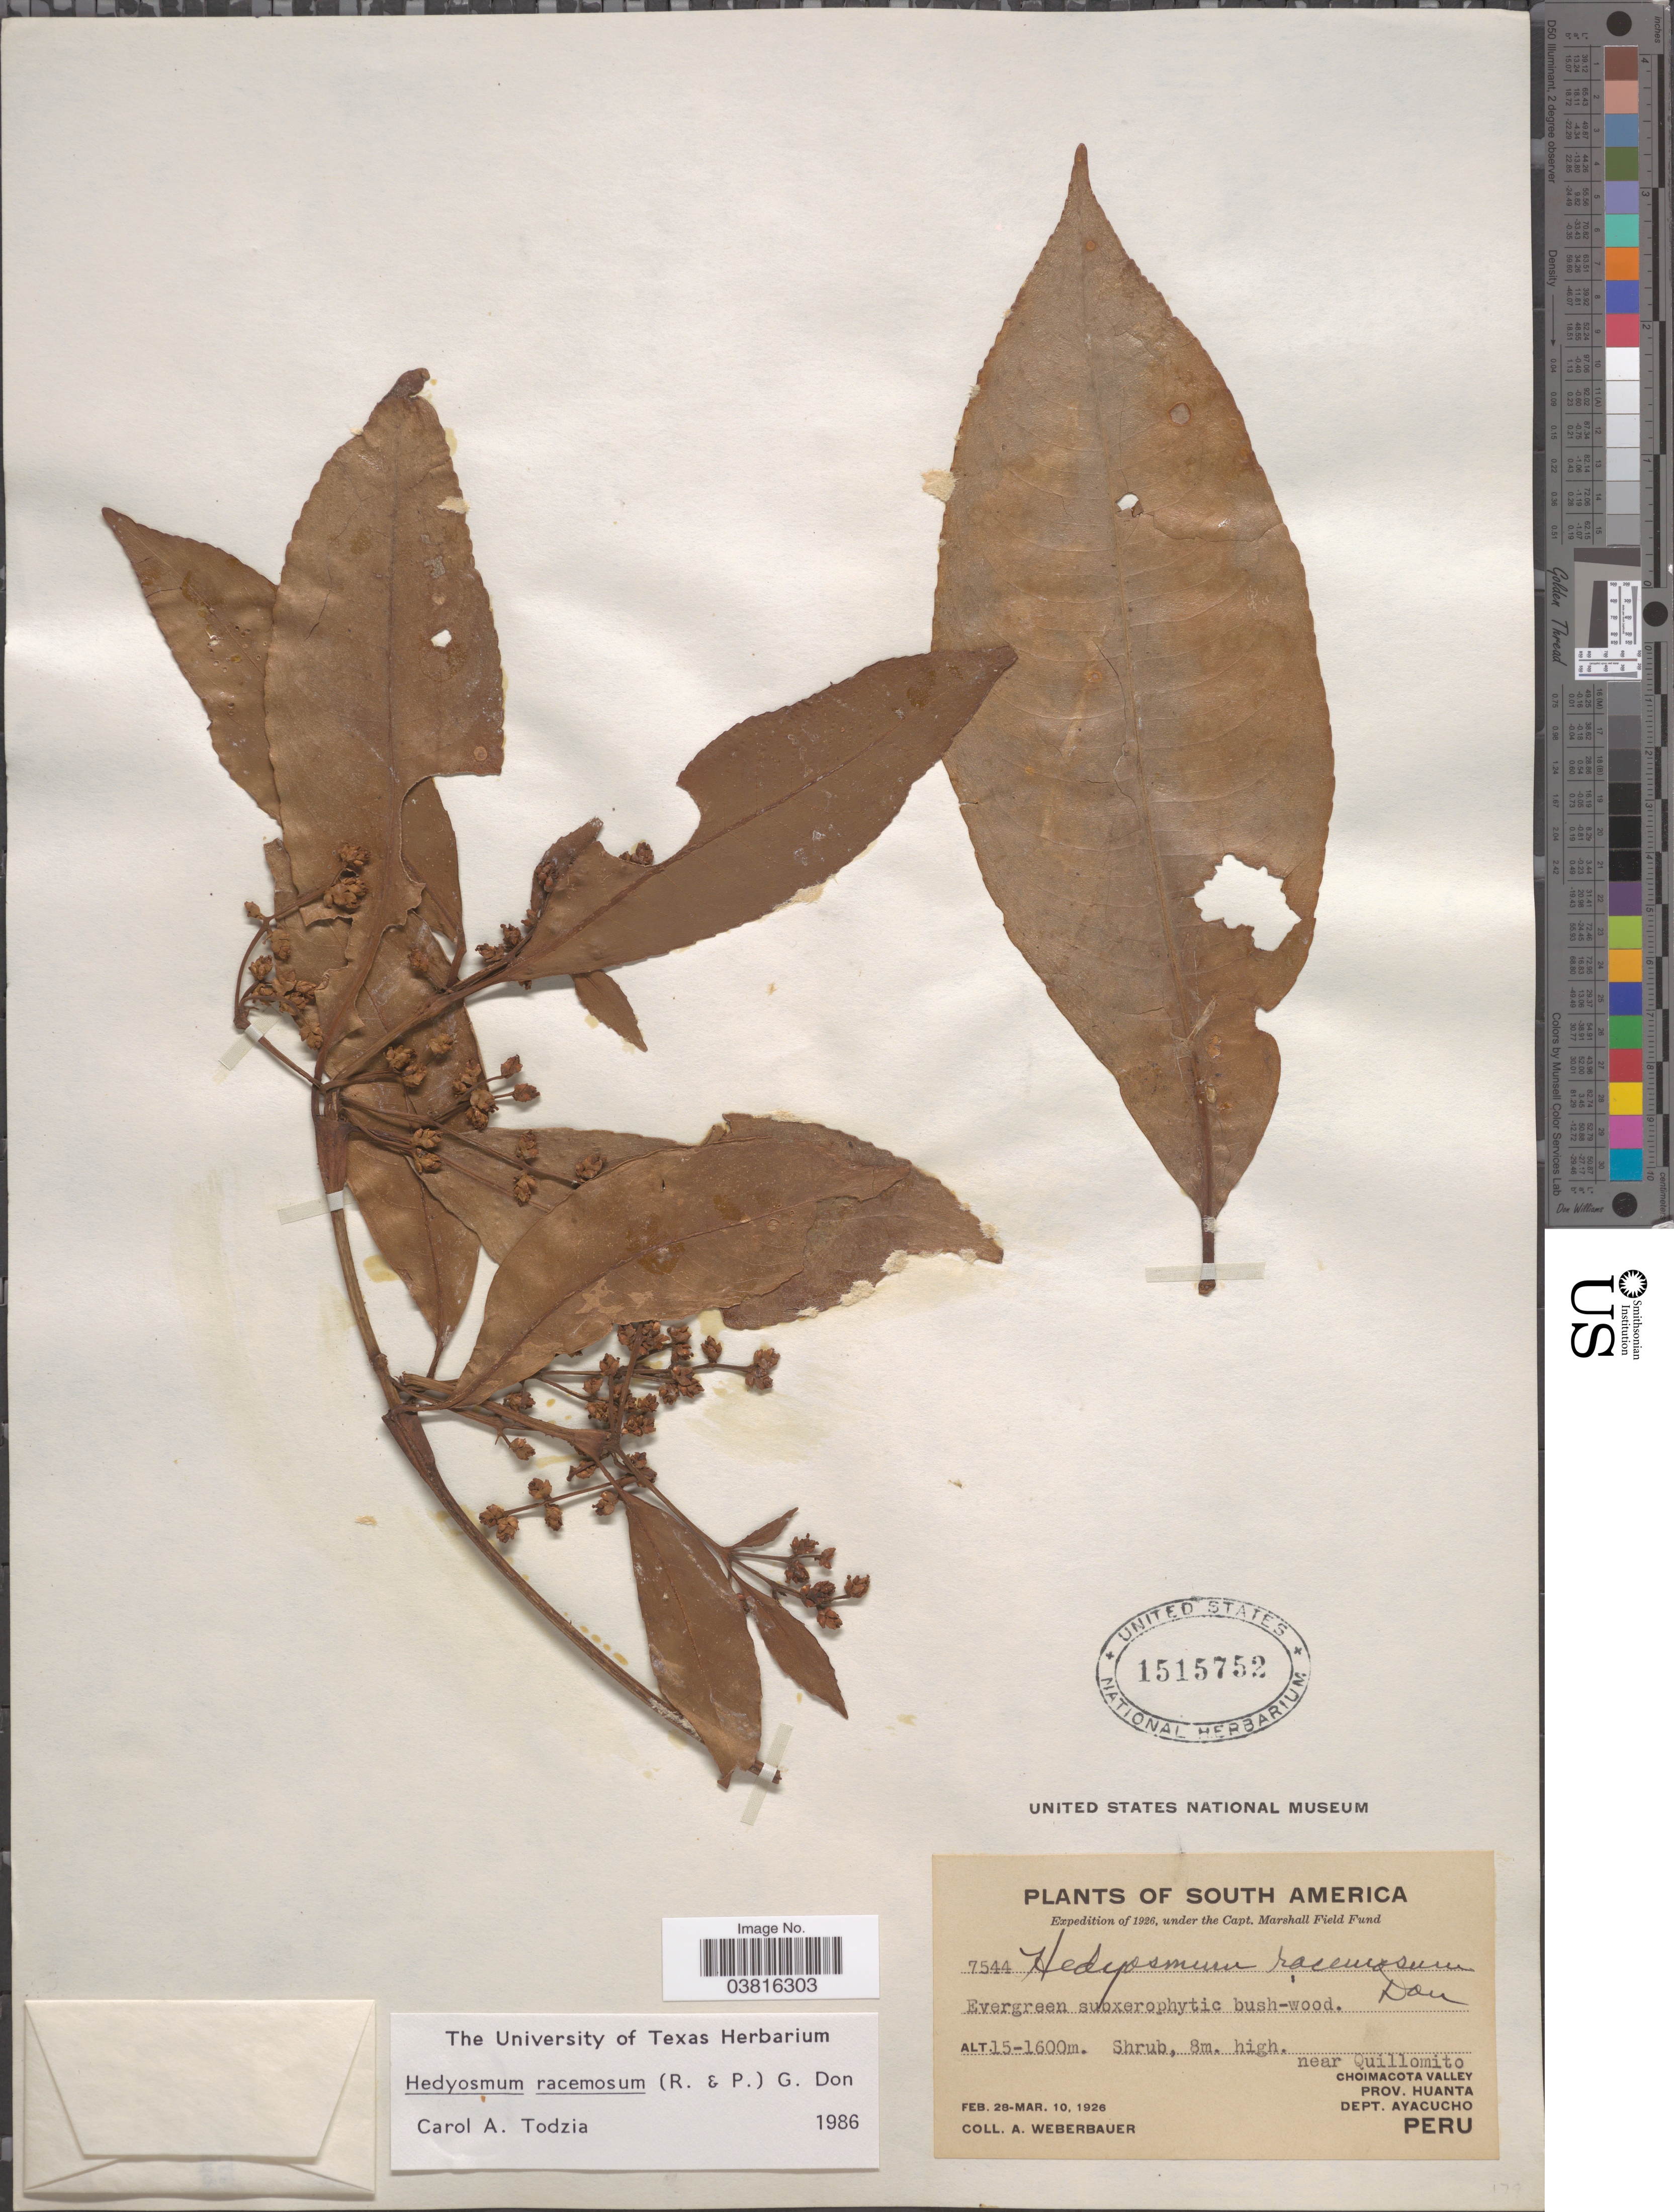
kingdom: Plantae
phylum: Tracheophyta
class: Magnoliopsida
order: Chloranthales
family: Chloranthaceae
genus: Hedyosmum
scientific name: Hedyosmum racemosum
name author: (Ruiz & Pav.) G. Don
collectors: A. Weberbauer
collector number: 7544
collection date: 1926-02-28/1926-03-10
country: Peru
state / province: Ayacucho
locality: Near Quillomito. Choimacota Valley, Prov. Huanta, Dept. Ayacucho.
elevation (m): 1500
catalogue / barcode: US 1515752